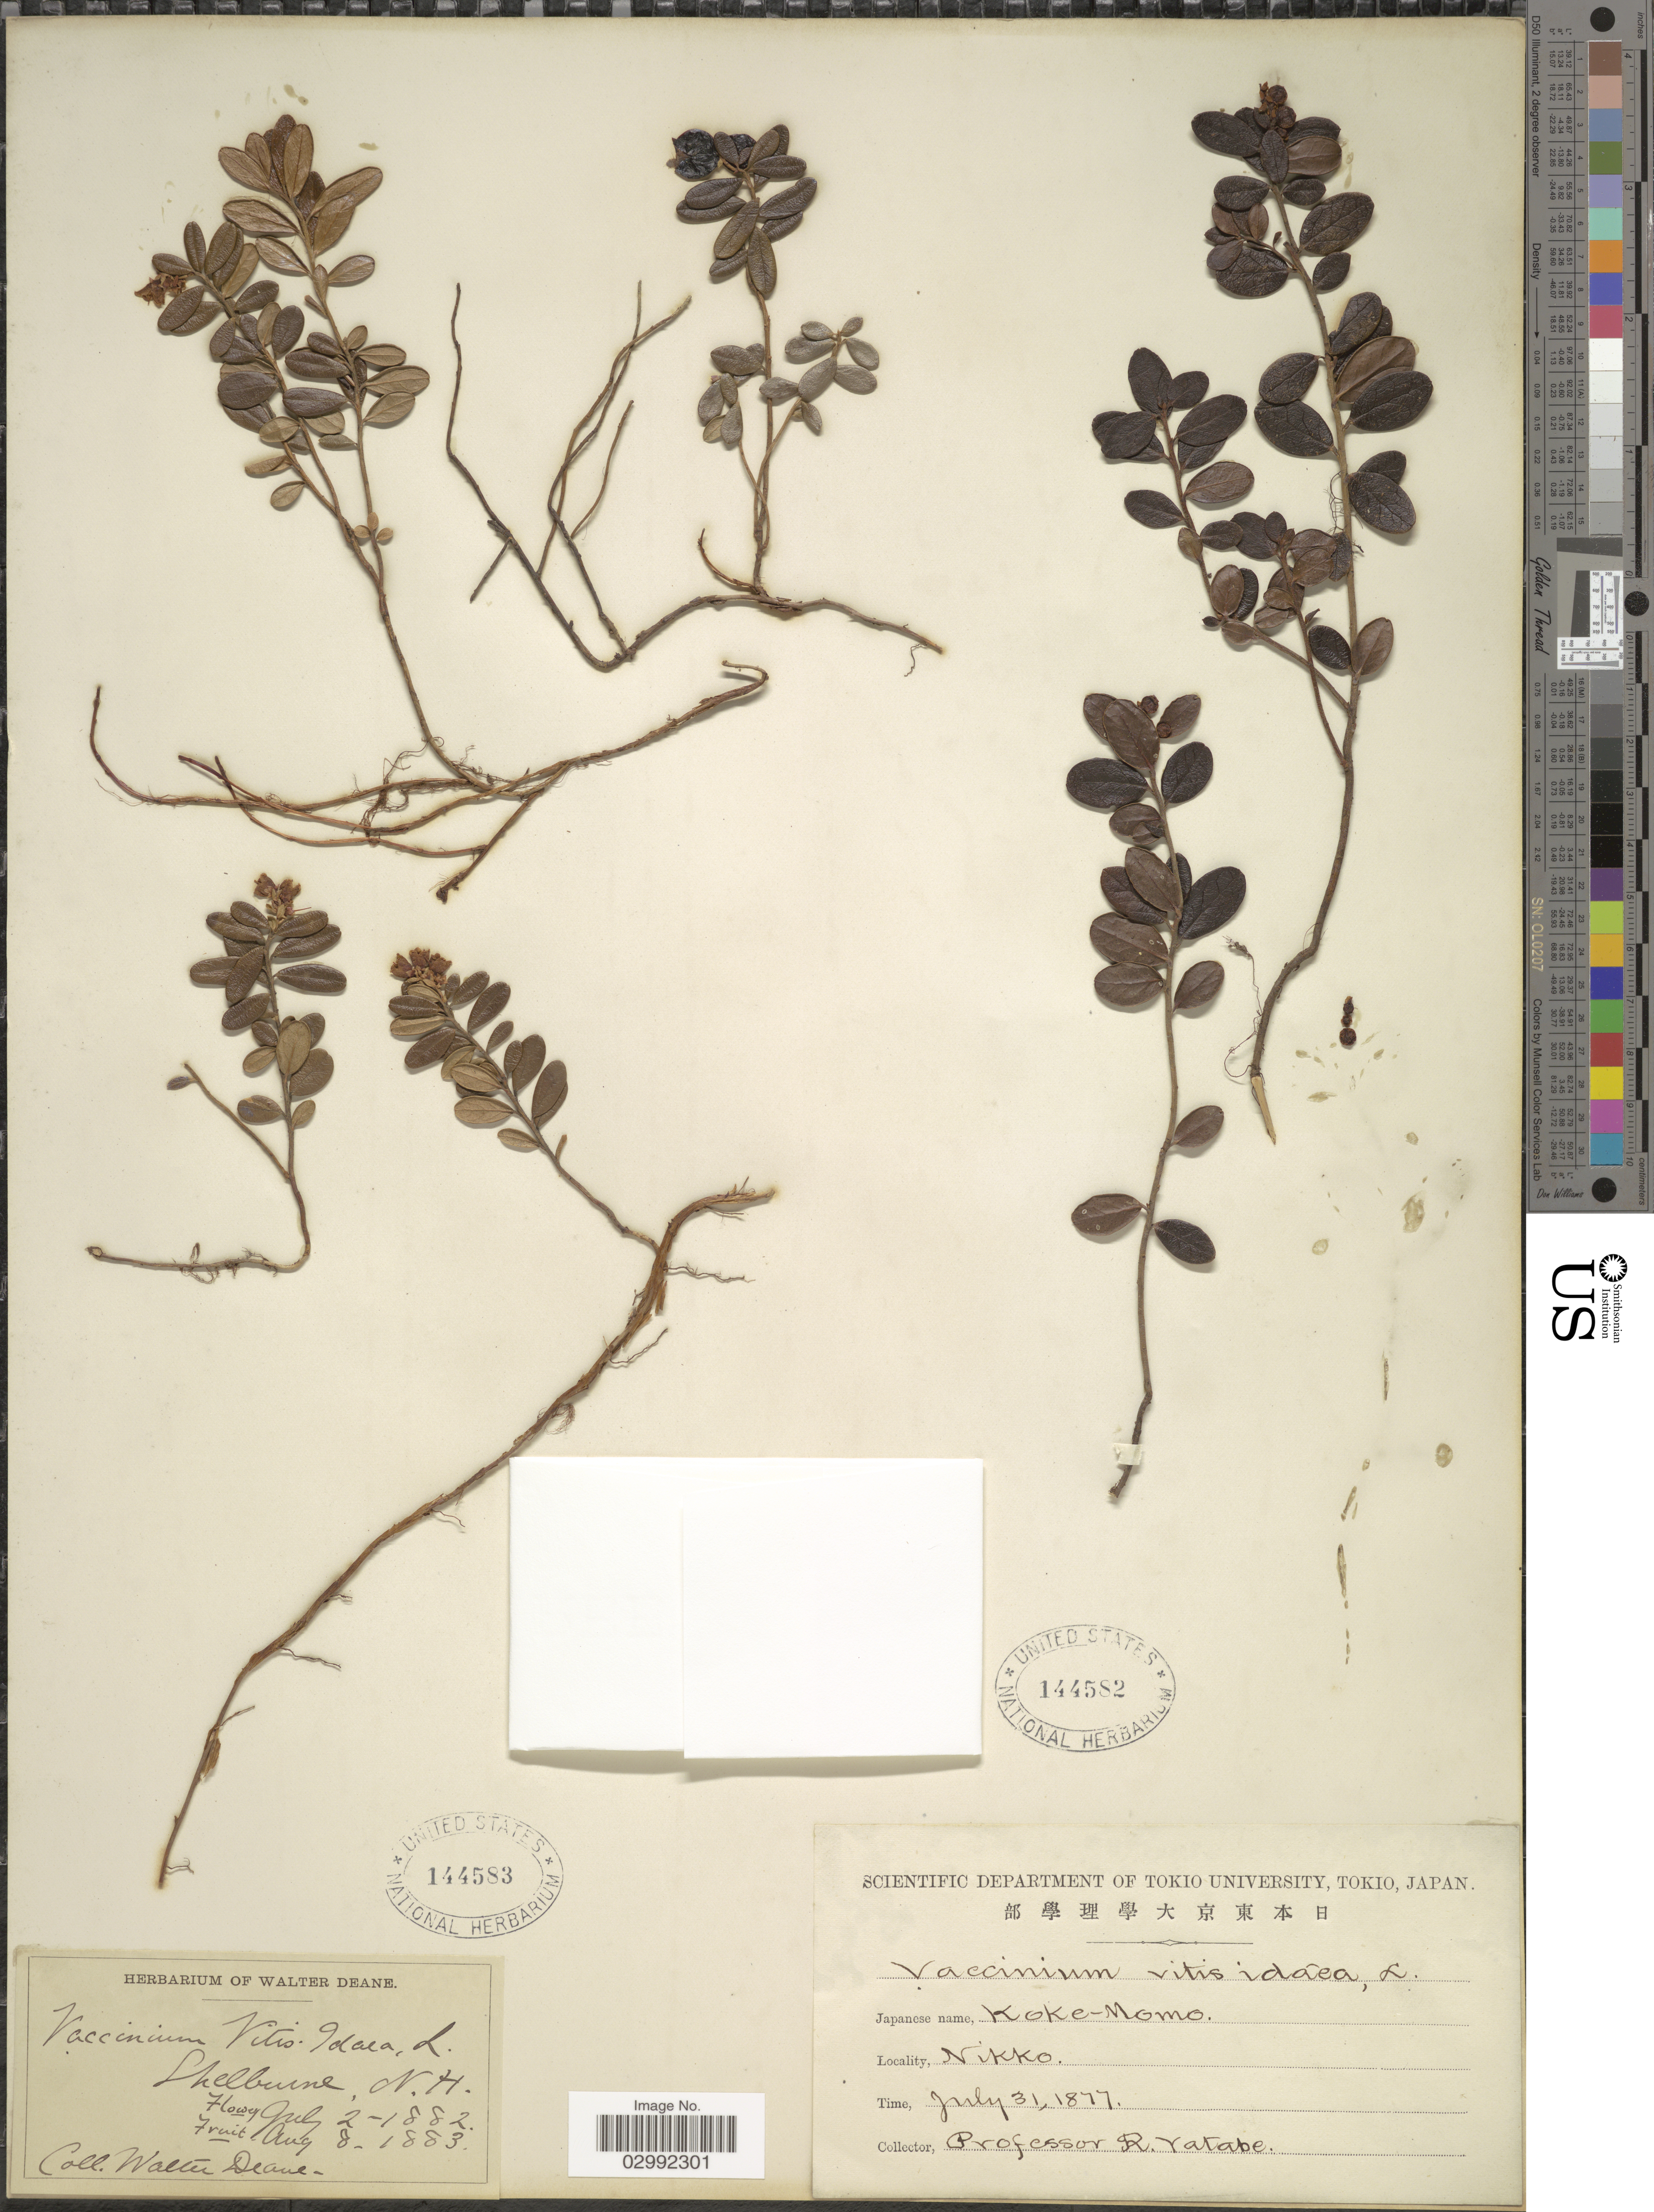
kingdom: Plantae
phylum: Tracheophyta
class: Magnoliopsida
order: Ericales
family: Ericaceae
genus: Vaccinium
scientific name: Vaccinium vitis-idaea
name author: L.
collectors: W. Deane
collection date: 1882-07-01/1883-08-08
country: United States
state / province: New Hampshire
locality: Shelburne, N.H.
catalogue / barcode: US 144583-2